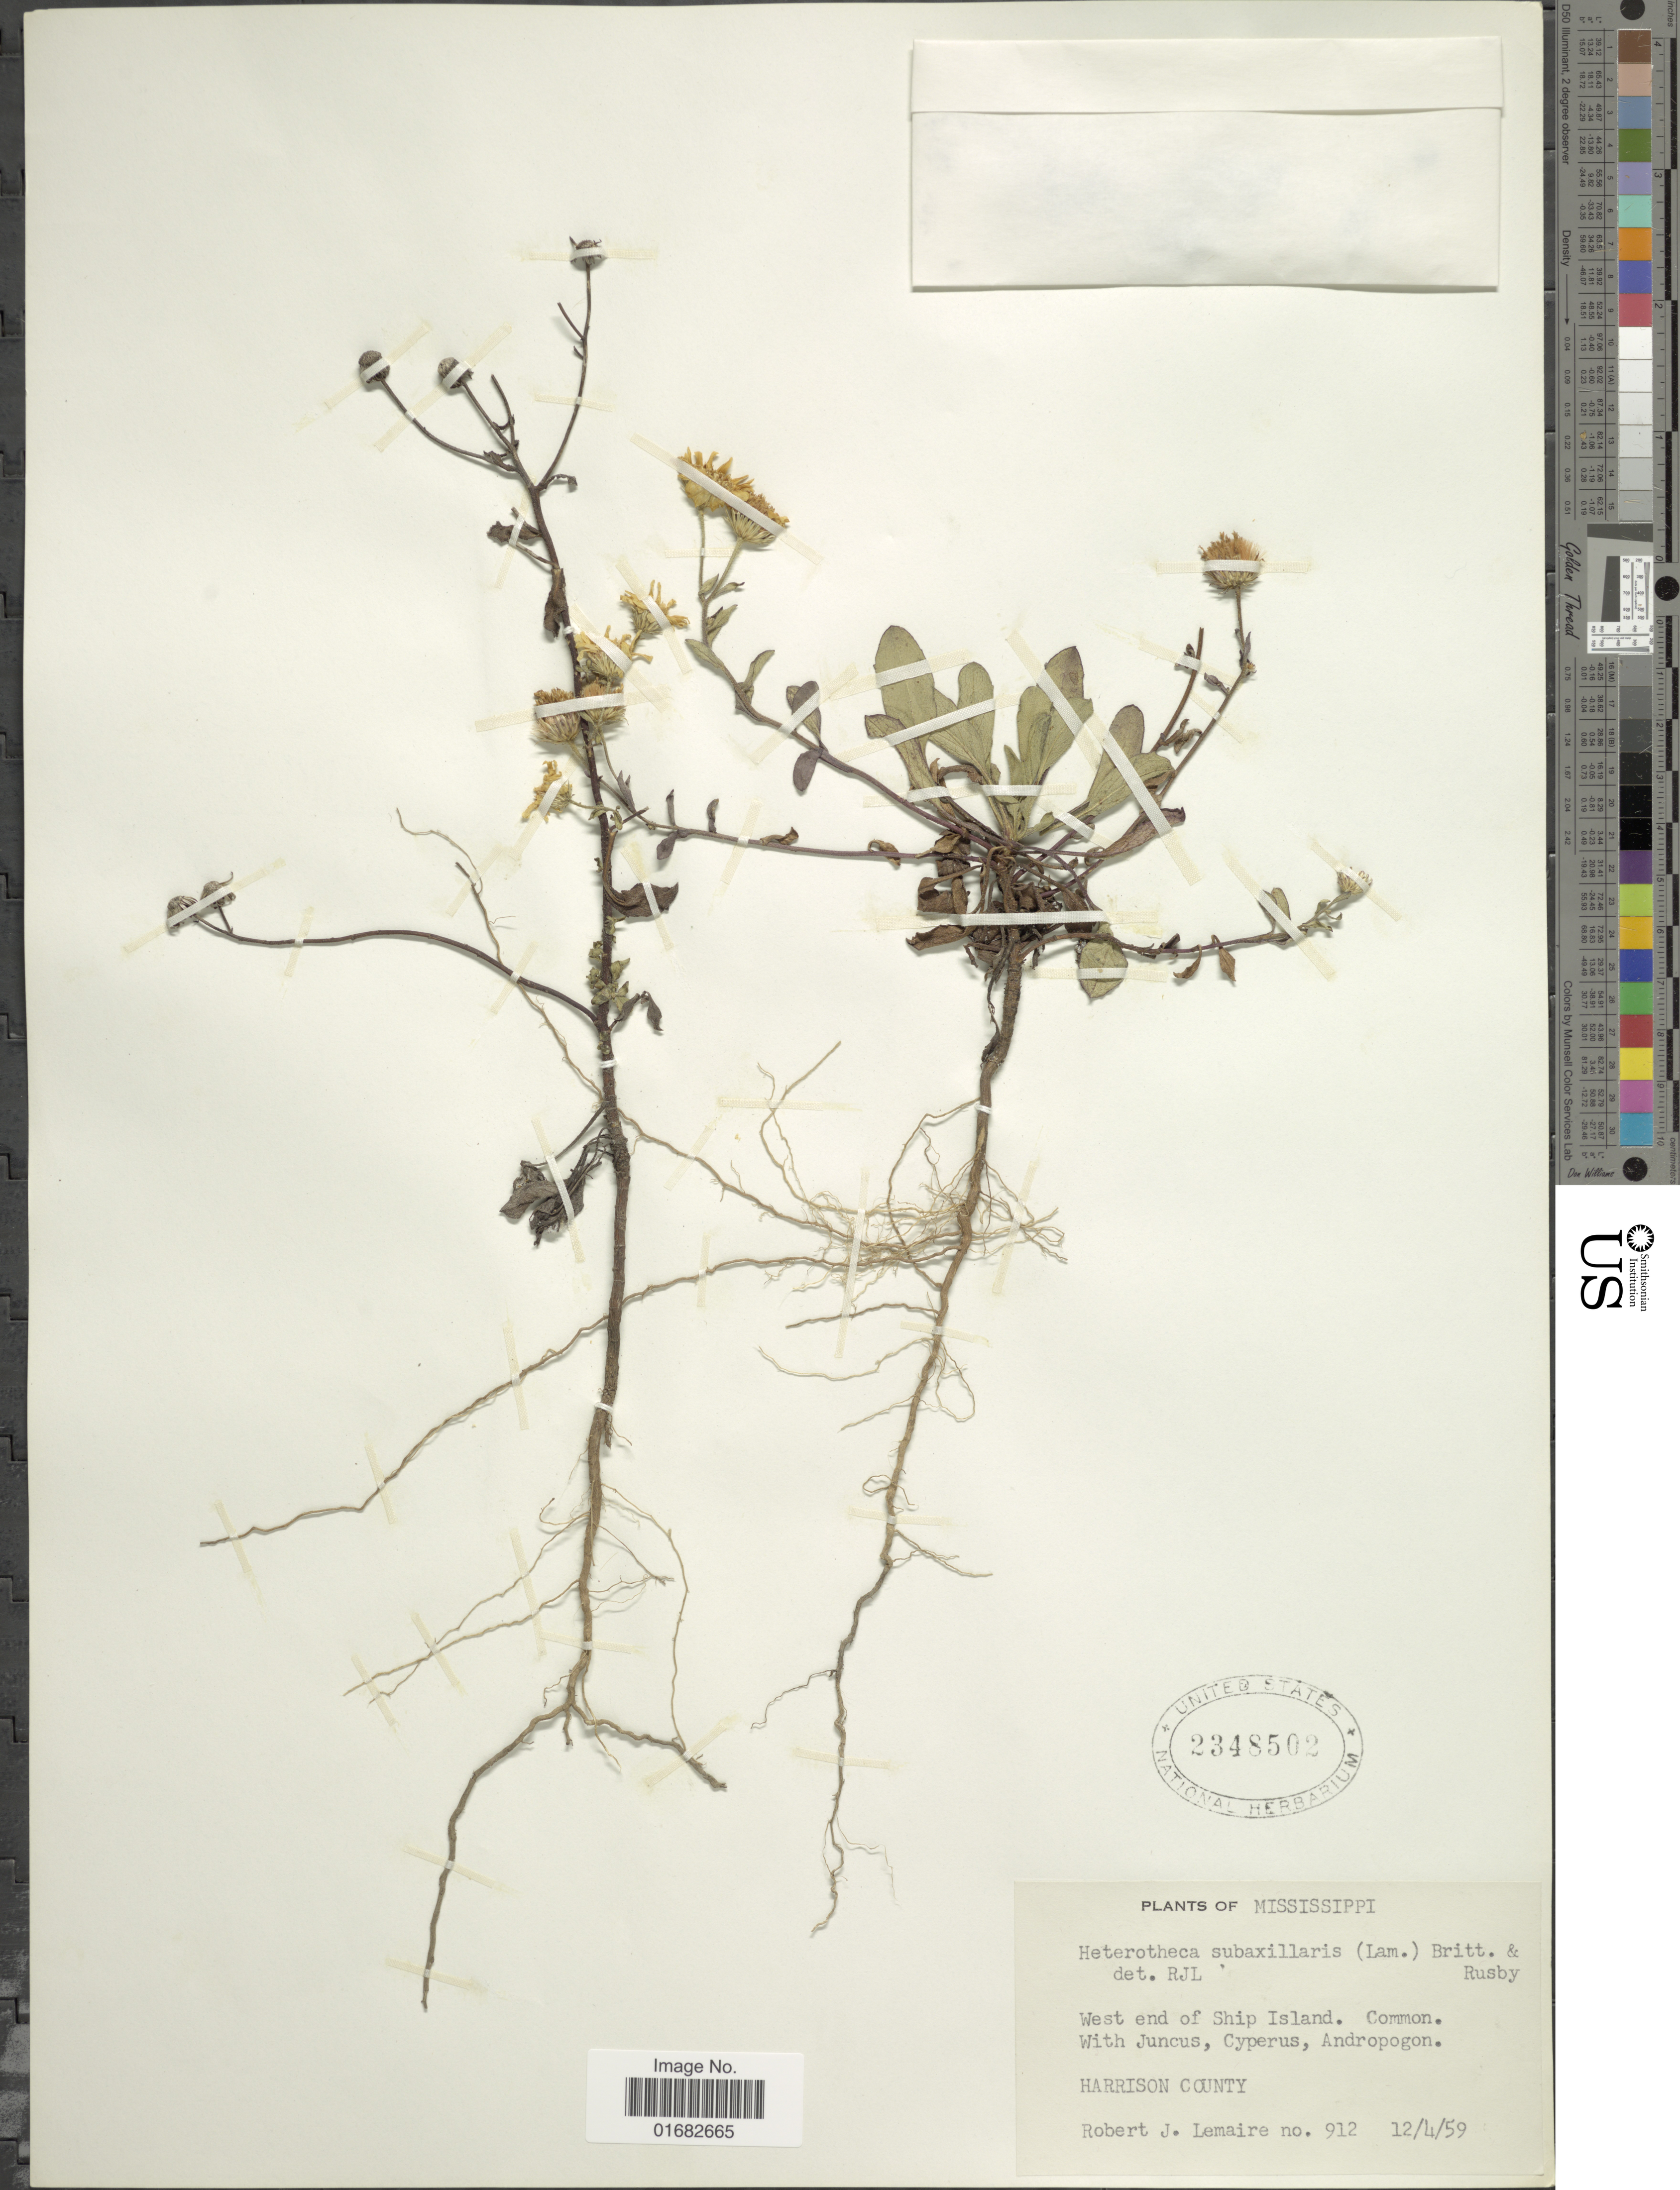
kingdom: Plantae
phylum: Tracheophyta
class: Magnoliopsida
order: Asterales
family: Asteraceae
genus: Heterotheca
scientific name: Heterotheca subaxillaris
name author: (Lam.) Britton & Rusby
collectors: R. J. Lemaire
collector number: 912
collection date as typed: Transcribed d/m/y: 4/12/59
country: United States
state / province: Mississippi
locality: West end of Ship Island, Harrison County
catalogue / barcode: US 2348502